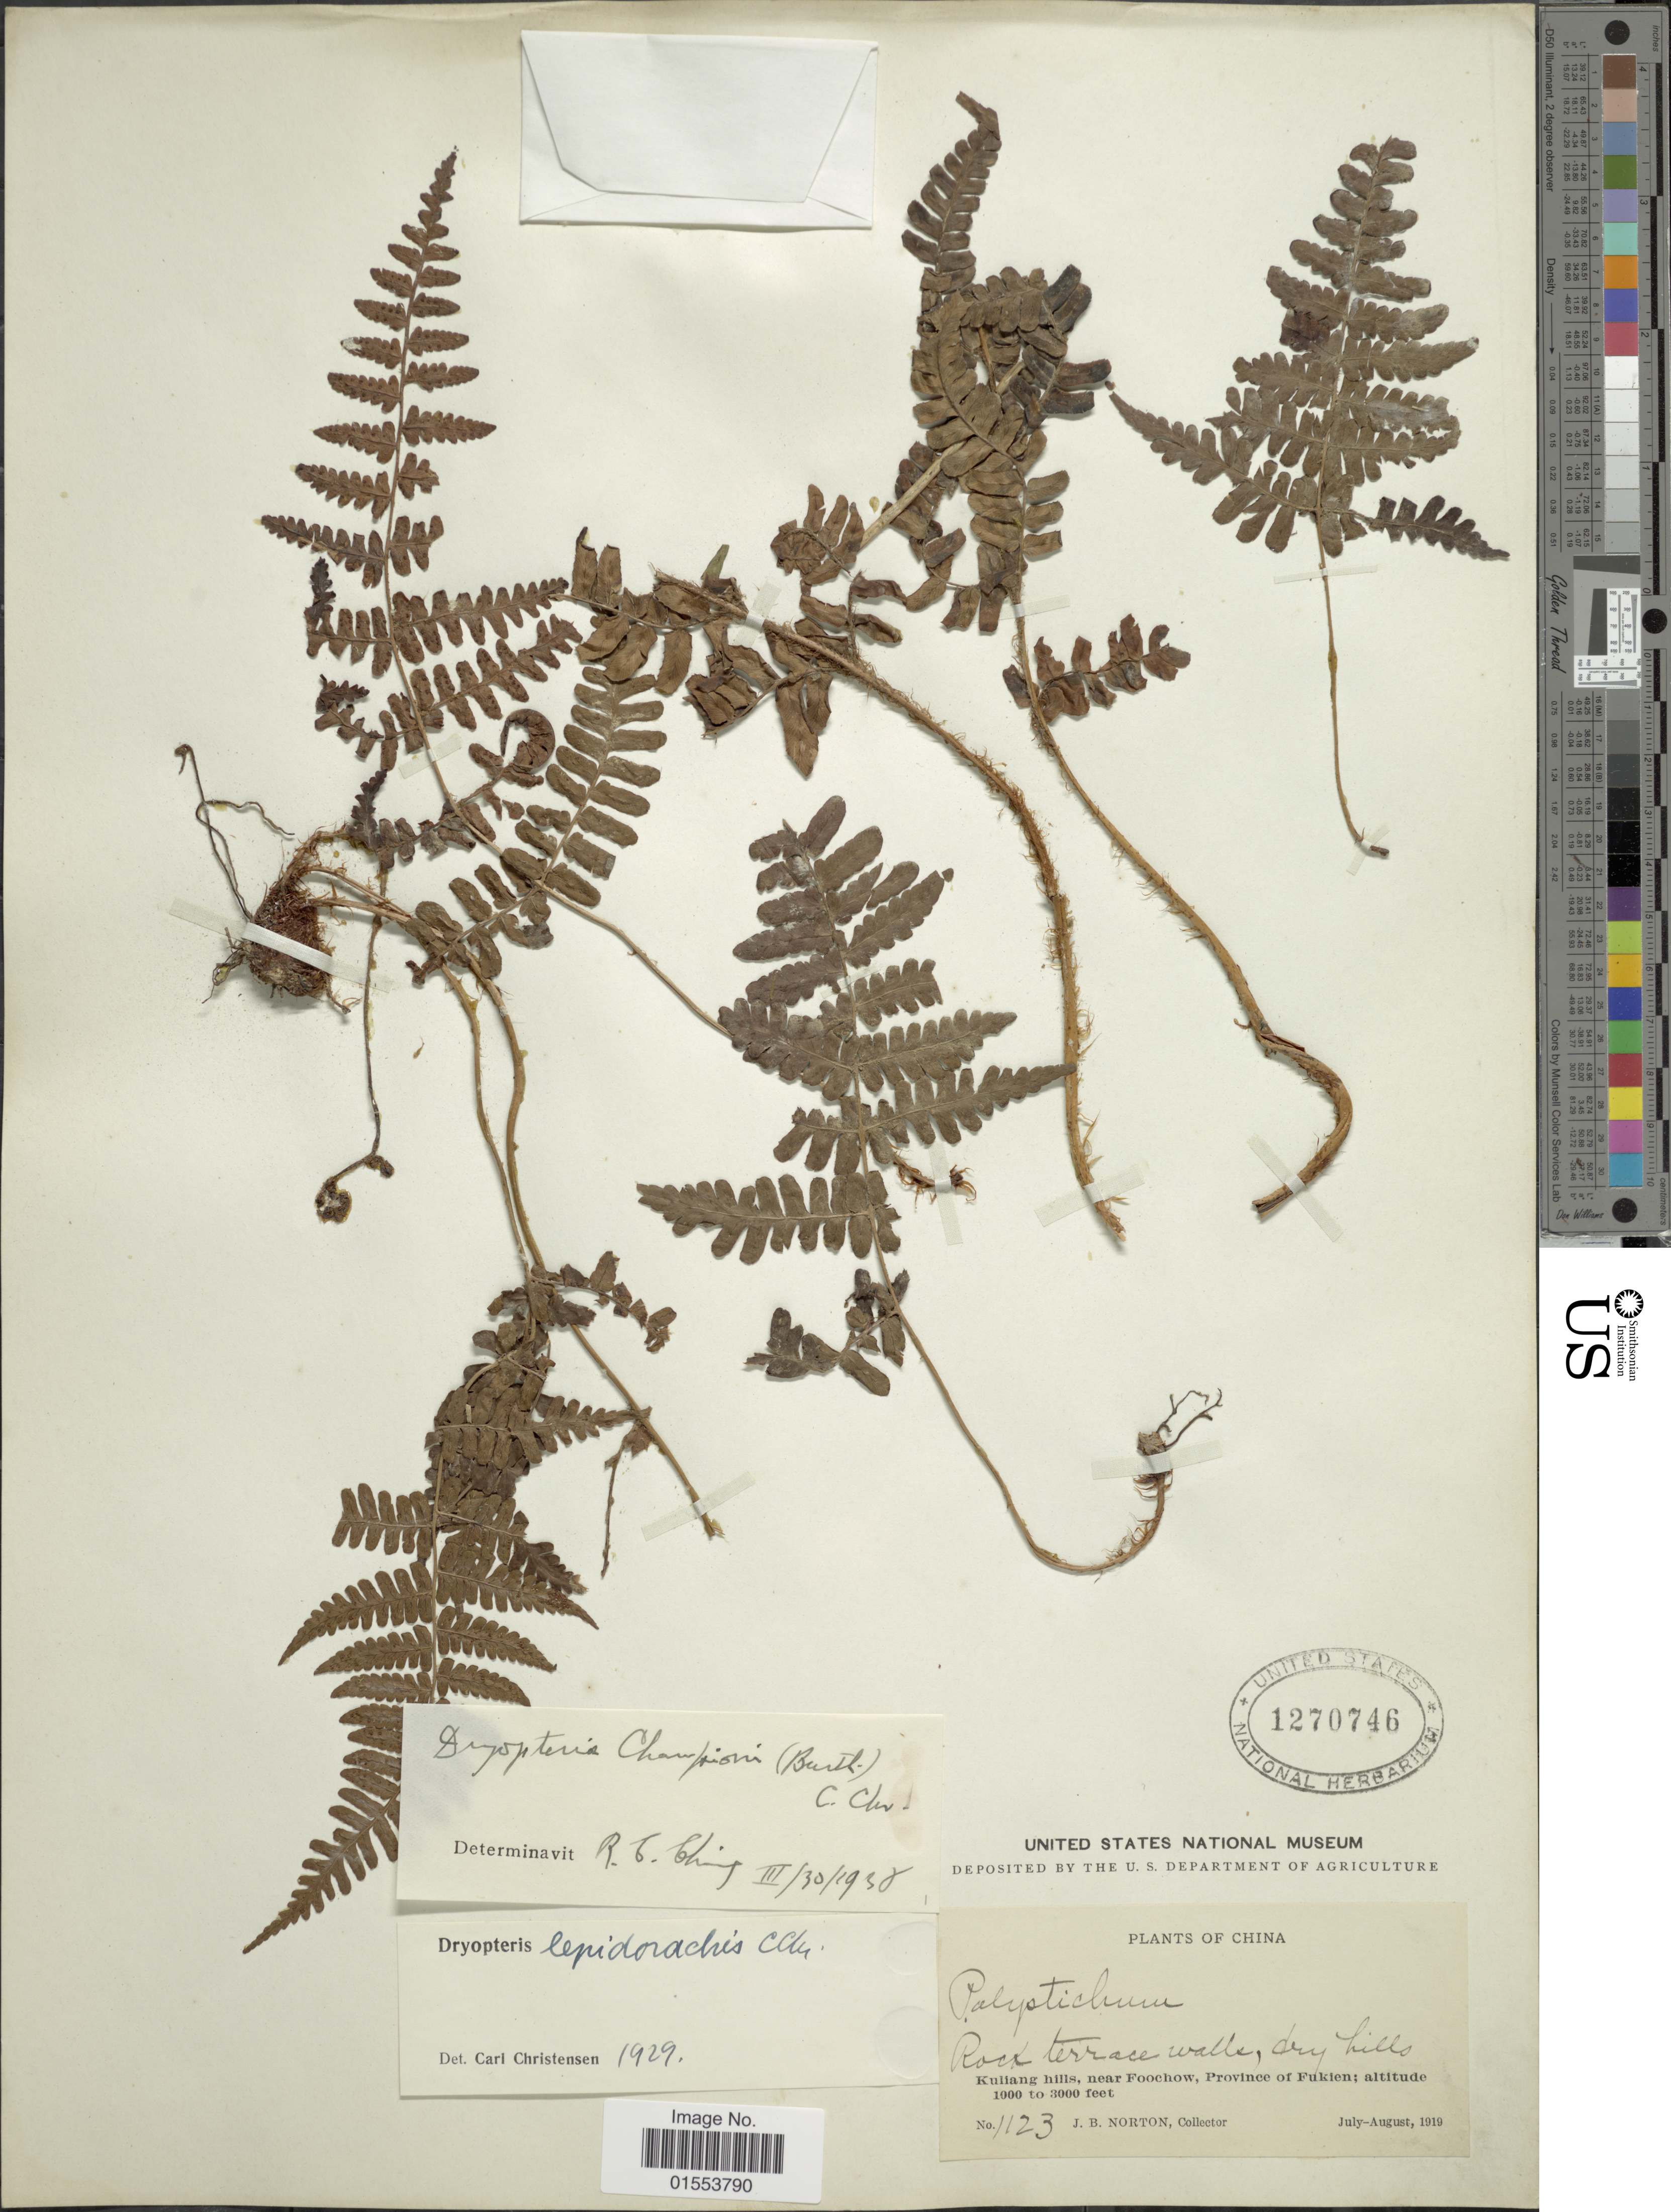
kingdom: Plantae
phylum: Tracheophyta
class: Polypodiopsida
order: Polypodiales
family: Dryopteridaceae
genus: Dryopteris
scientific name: Dryopteris championii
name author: (Benth.) C. Chr.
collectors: J. B. Norton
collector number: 1123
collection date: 1919-07/1919-08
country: China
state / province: Fujian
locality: China, Kuliang hills, near Foochow, Province of Fukien.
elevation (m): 305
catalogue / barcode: US 1270746